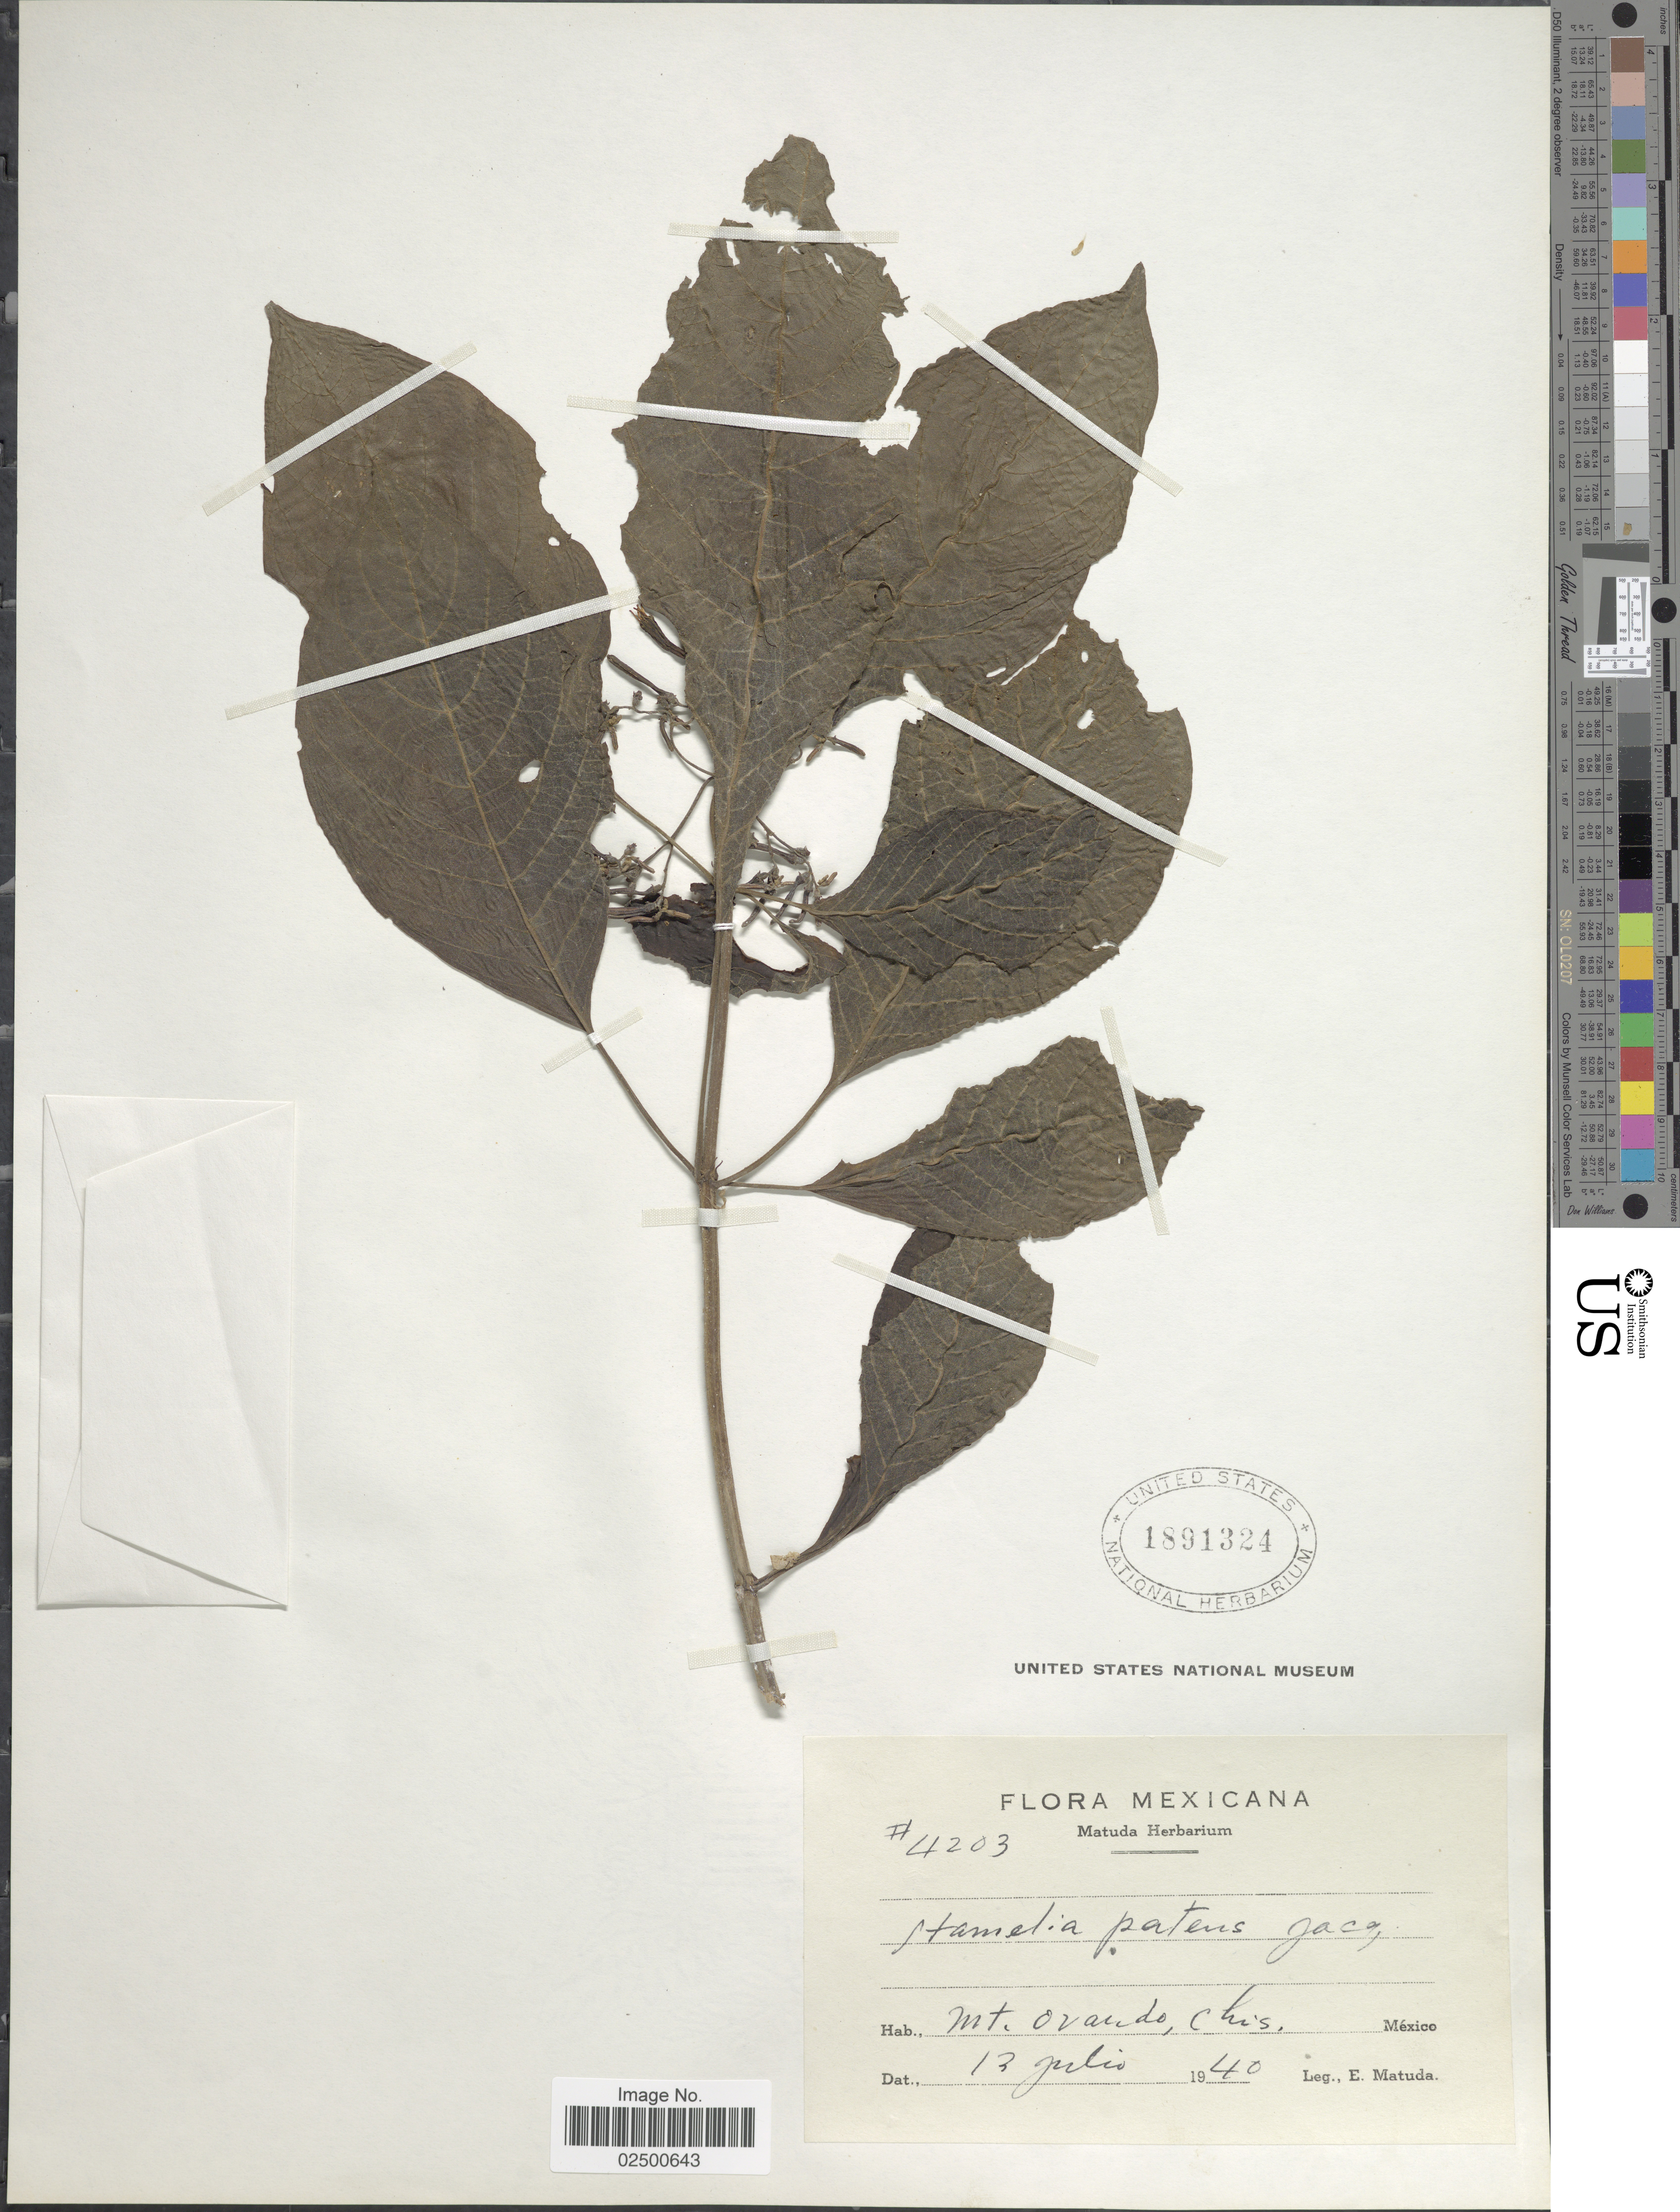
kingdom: Plantae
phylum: Tracheophyta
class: Magnoliopsida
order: Gentianales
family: Rubiaceae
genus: Hamelia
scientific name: Hamelia patens var. patens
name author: Jacq.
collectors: E. Matuda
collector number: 4203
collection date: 1940-07-13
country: Mexico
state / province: Chiapas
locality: Mt. Ovando, Chis.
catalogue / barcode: US 1891324